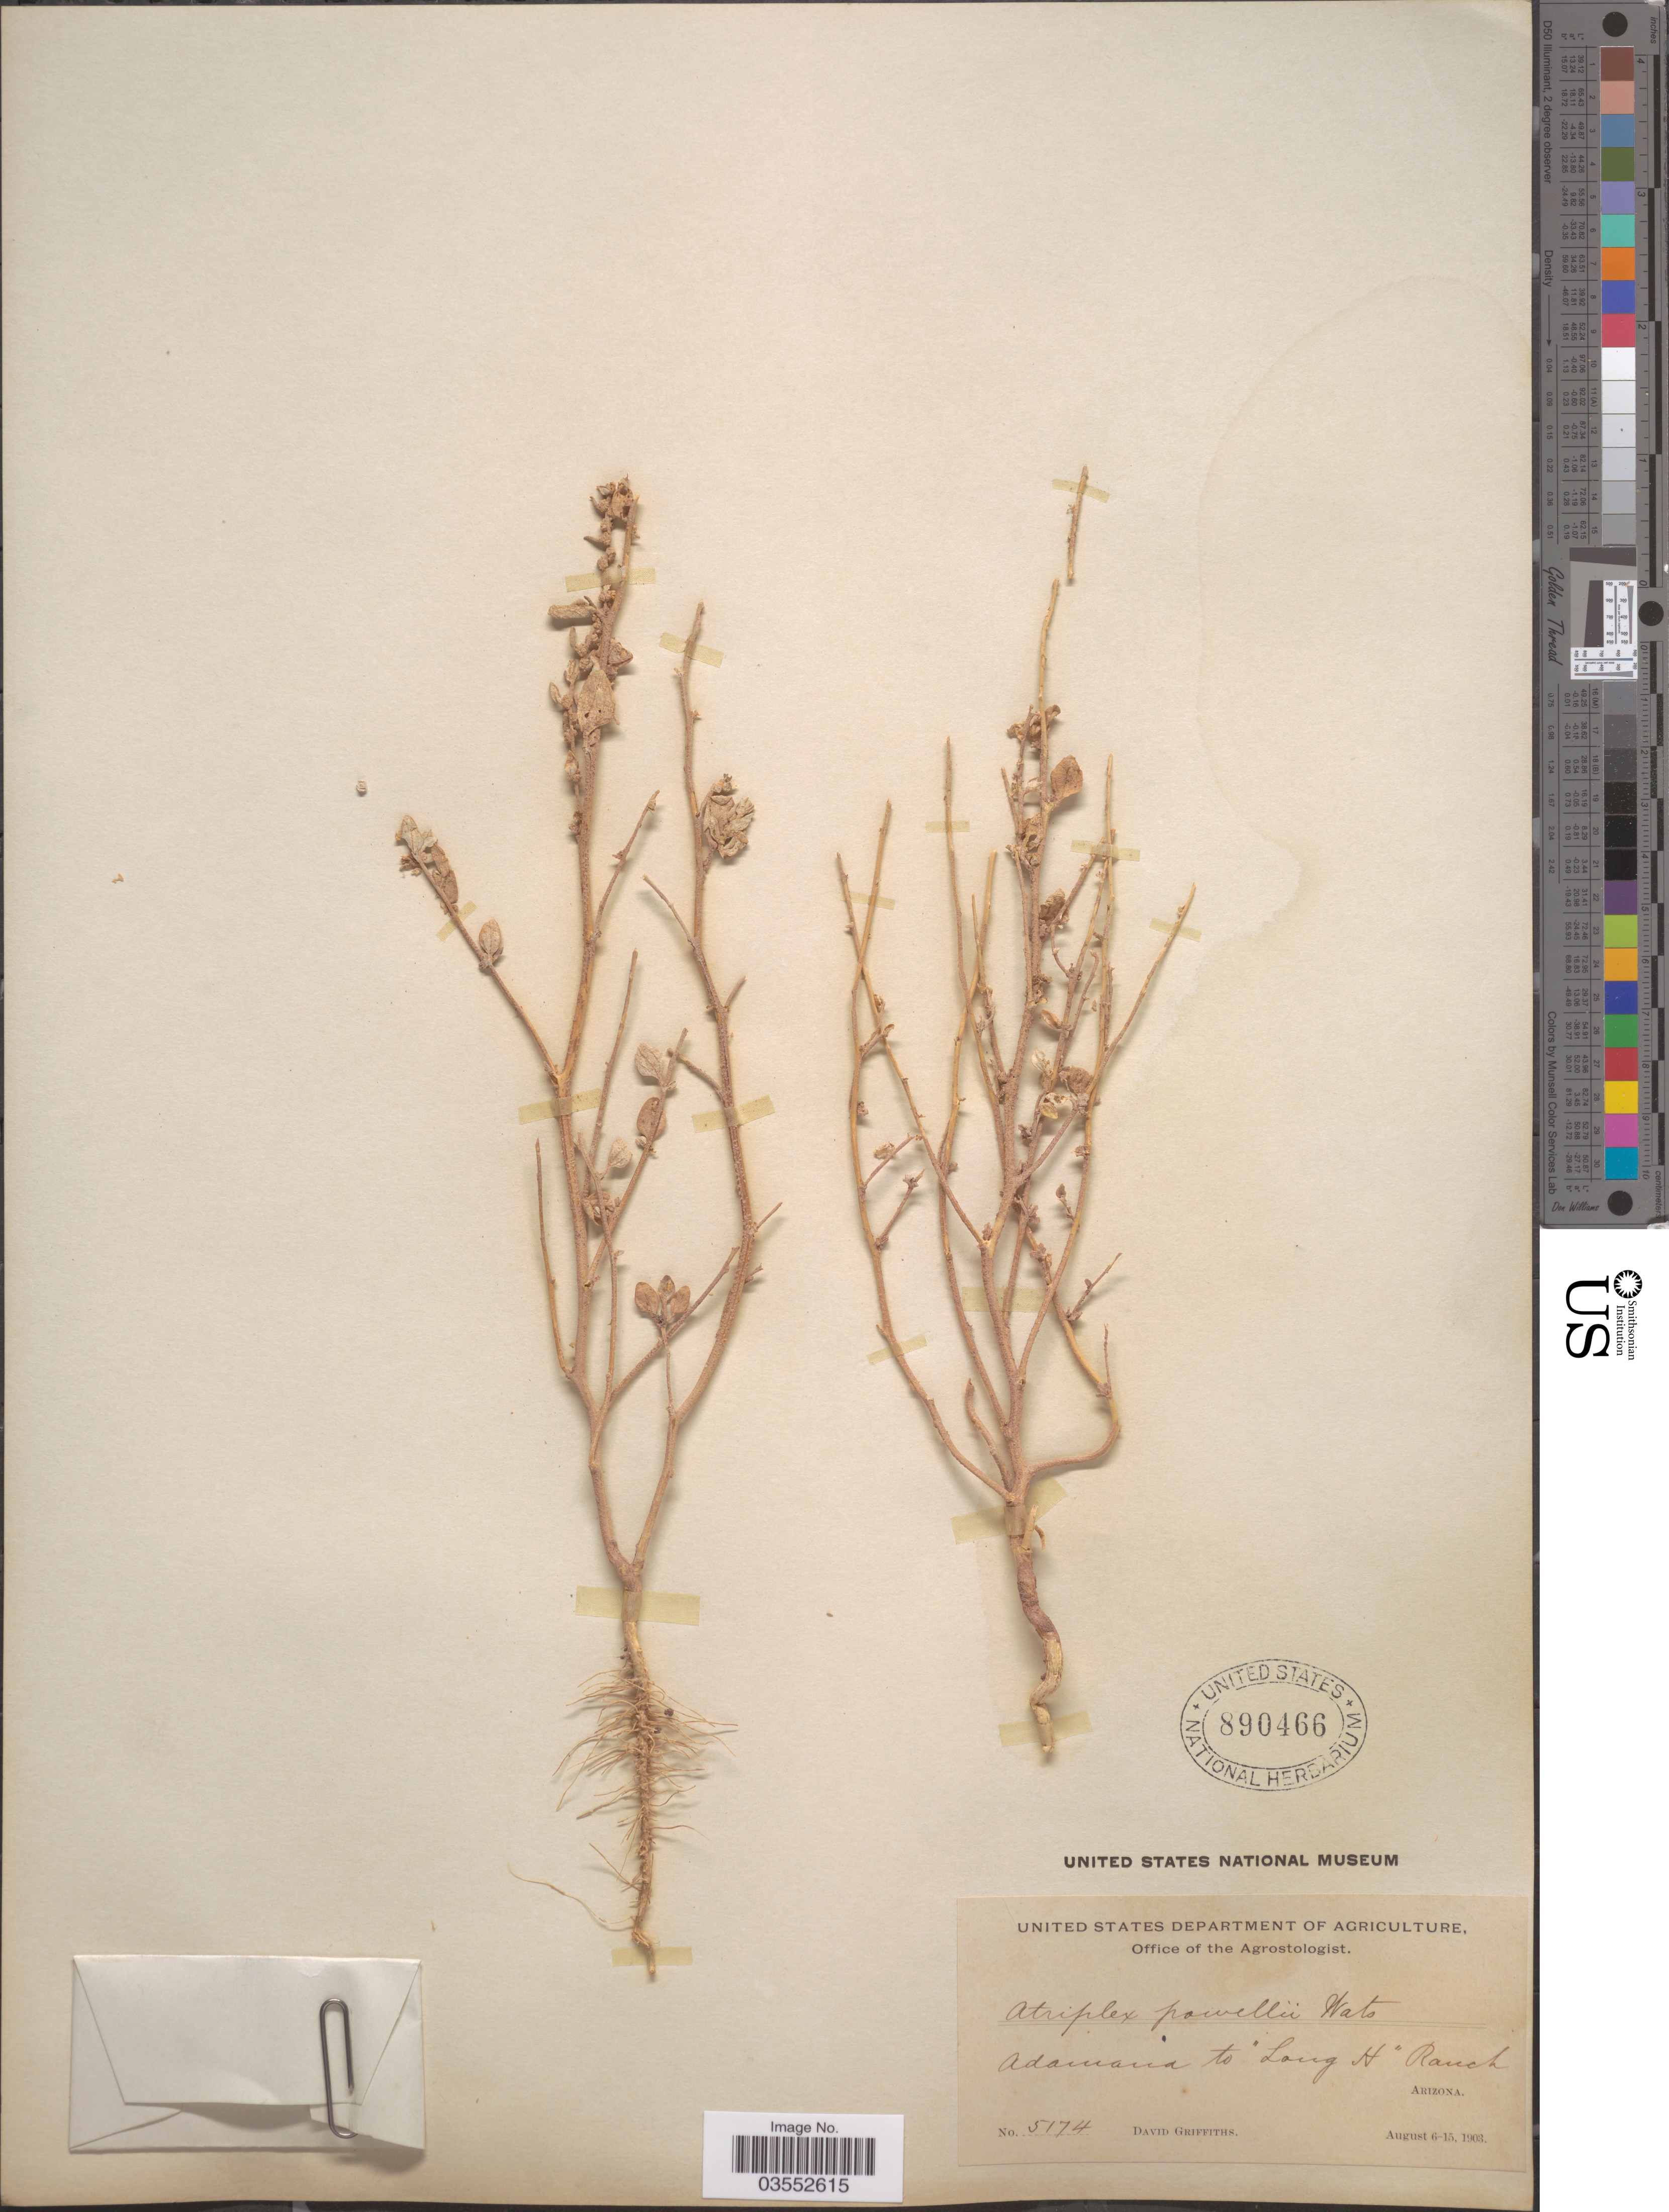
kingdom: Plantae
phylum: Tracheophyta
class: Magnoliopsida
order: Caryophyllales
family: Amaranthaceae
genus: Atriplex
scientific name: Atriplex powellii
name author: S. Watson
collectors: D. Griffiths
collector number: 5174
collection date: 1903-08-06/1903-08-15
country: United States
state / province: Arizona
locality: Adamana to "Long H" Ranch.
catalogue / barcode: US 890466